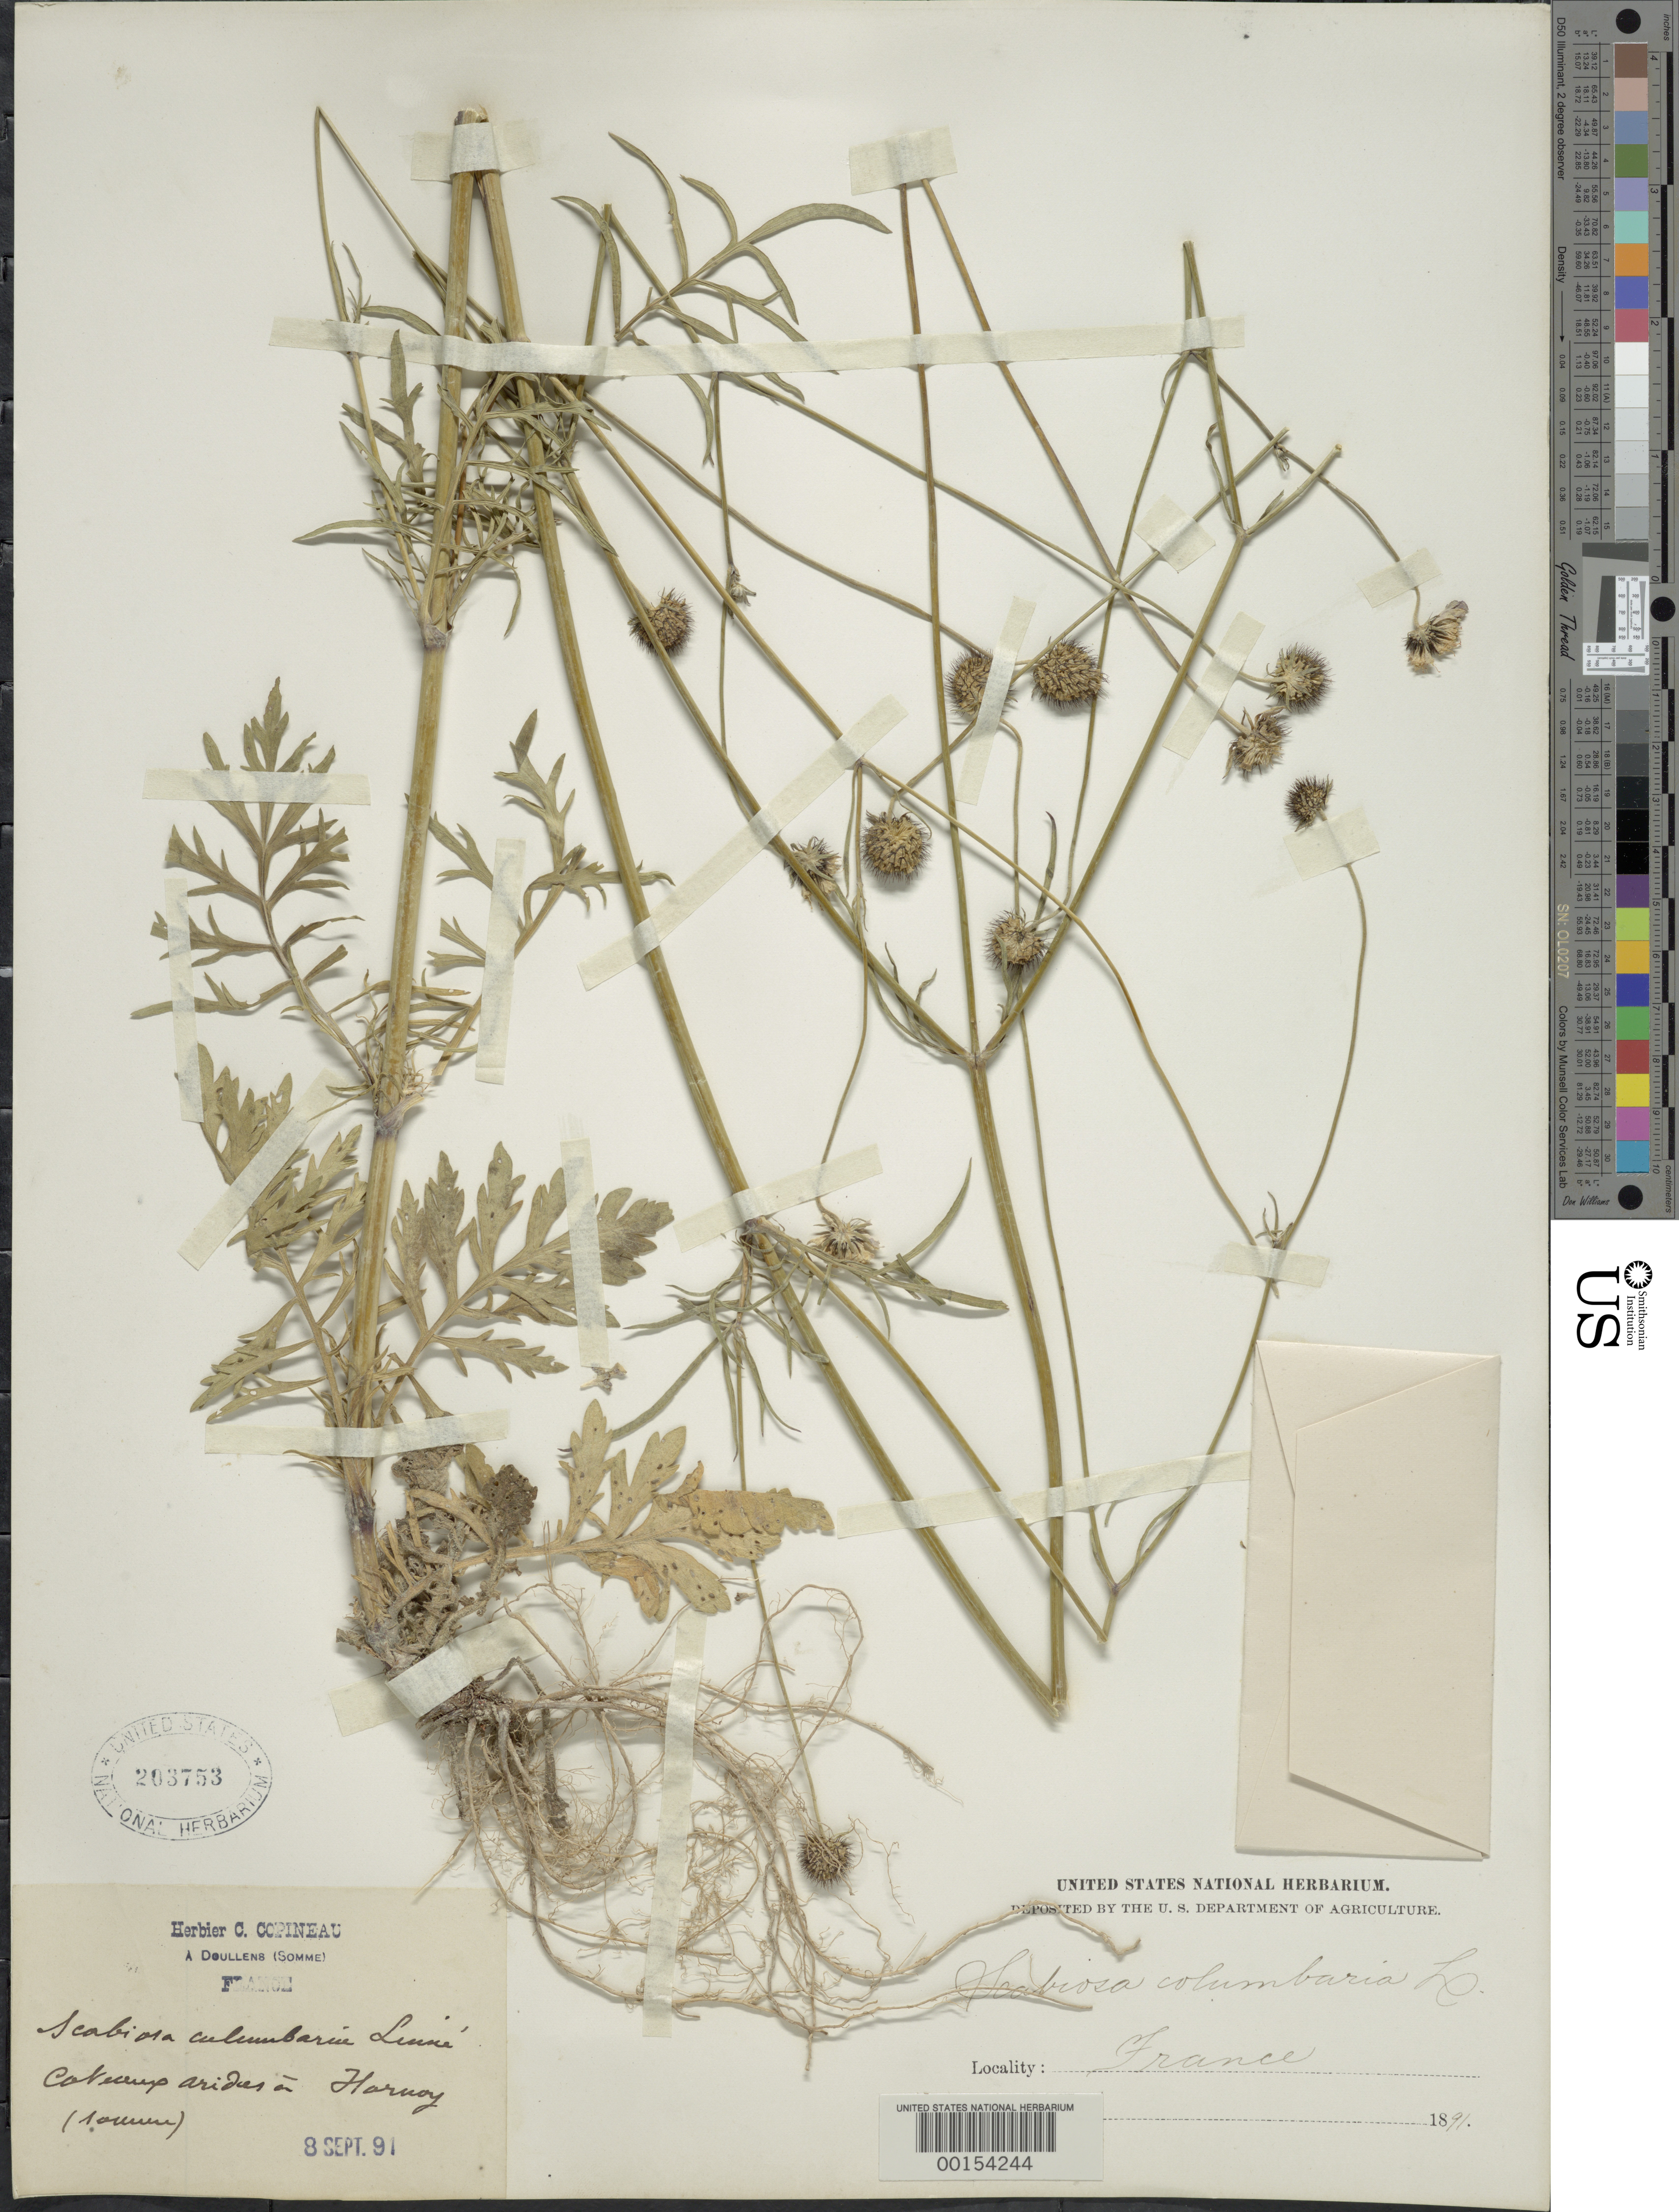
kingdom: Plantae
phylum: Tracheophyta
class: Magnoliopsida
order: Dipsacales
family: Caprifoliaceae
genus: Scabiosa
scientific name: Scabiosa columbaria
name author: L.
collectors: C. Copineau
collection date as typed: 08 Sep 1891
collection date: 1891-09-08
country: France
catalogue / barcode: US 203753